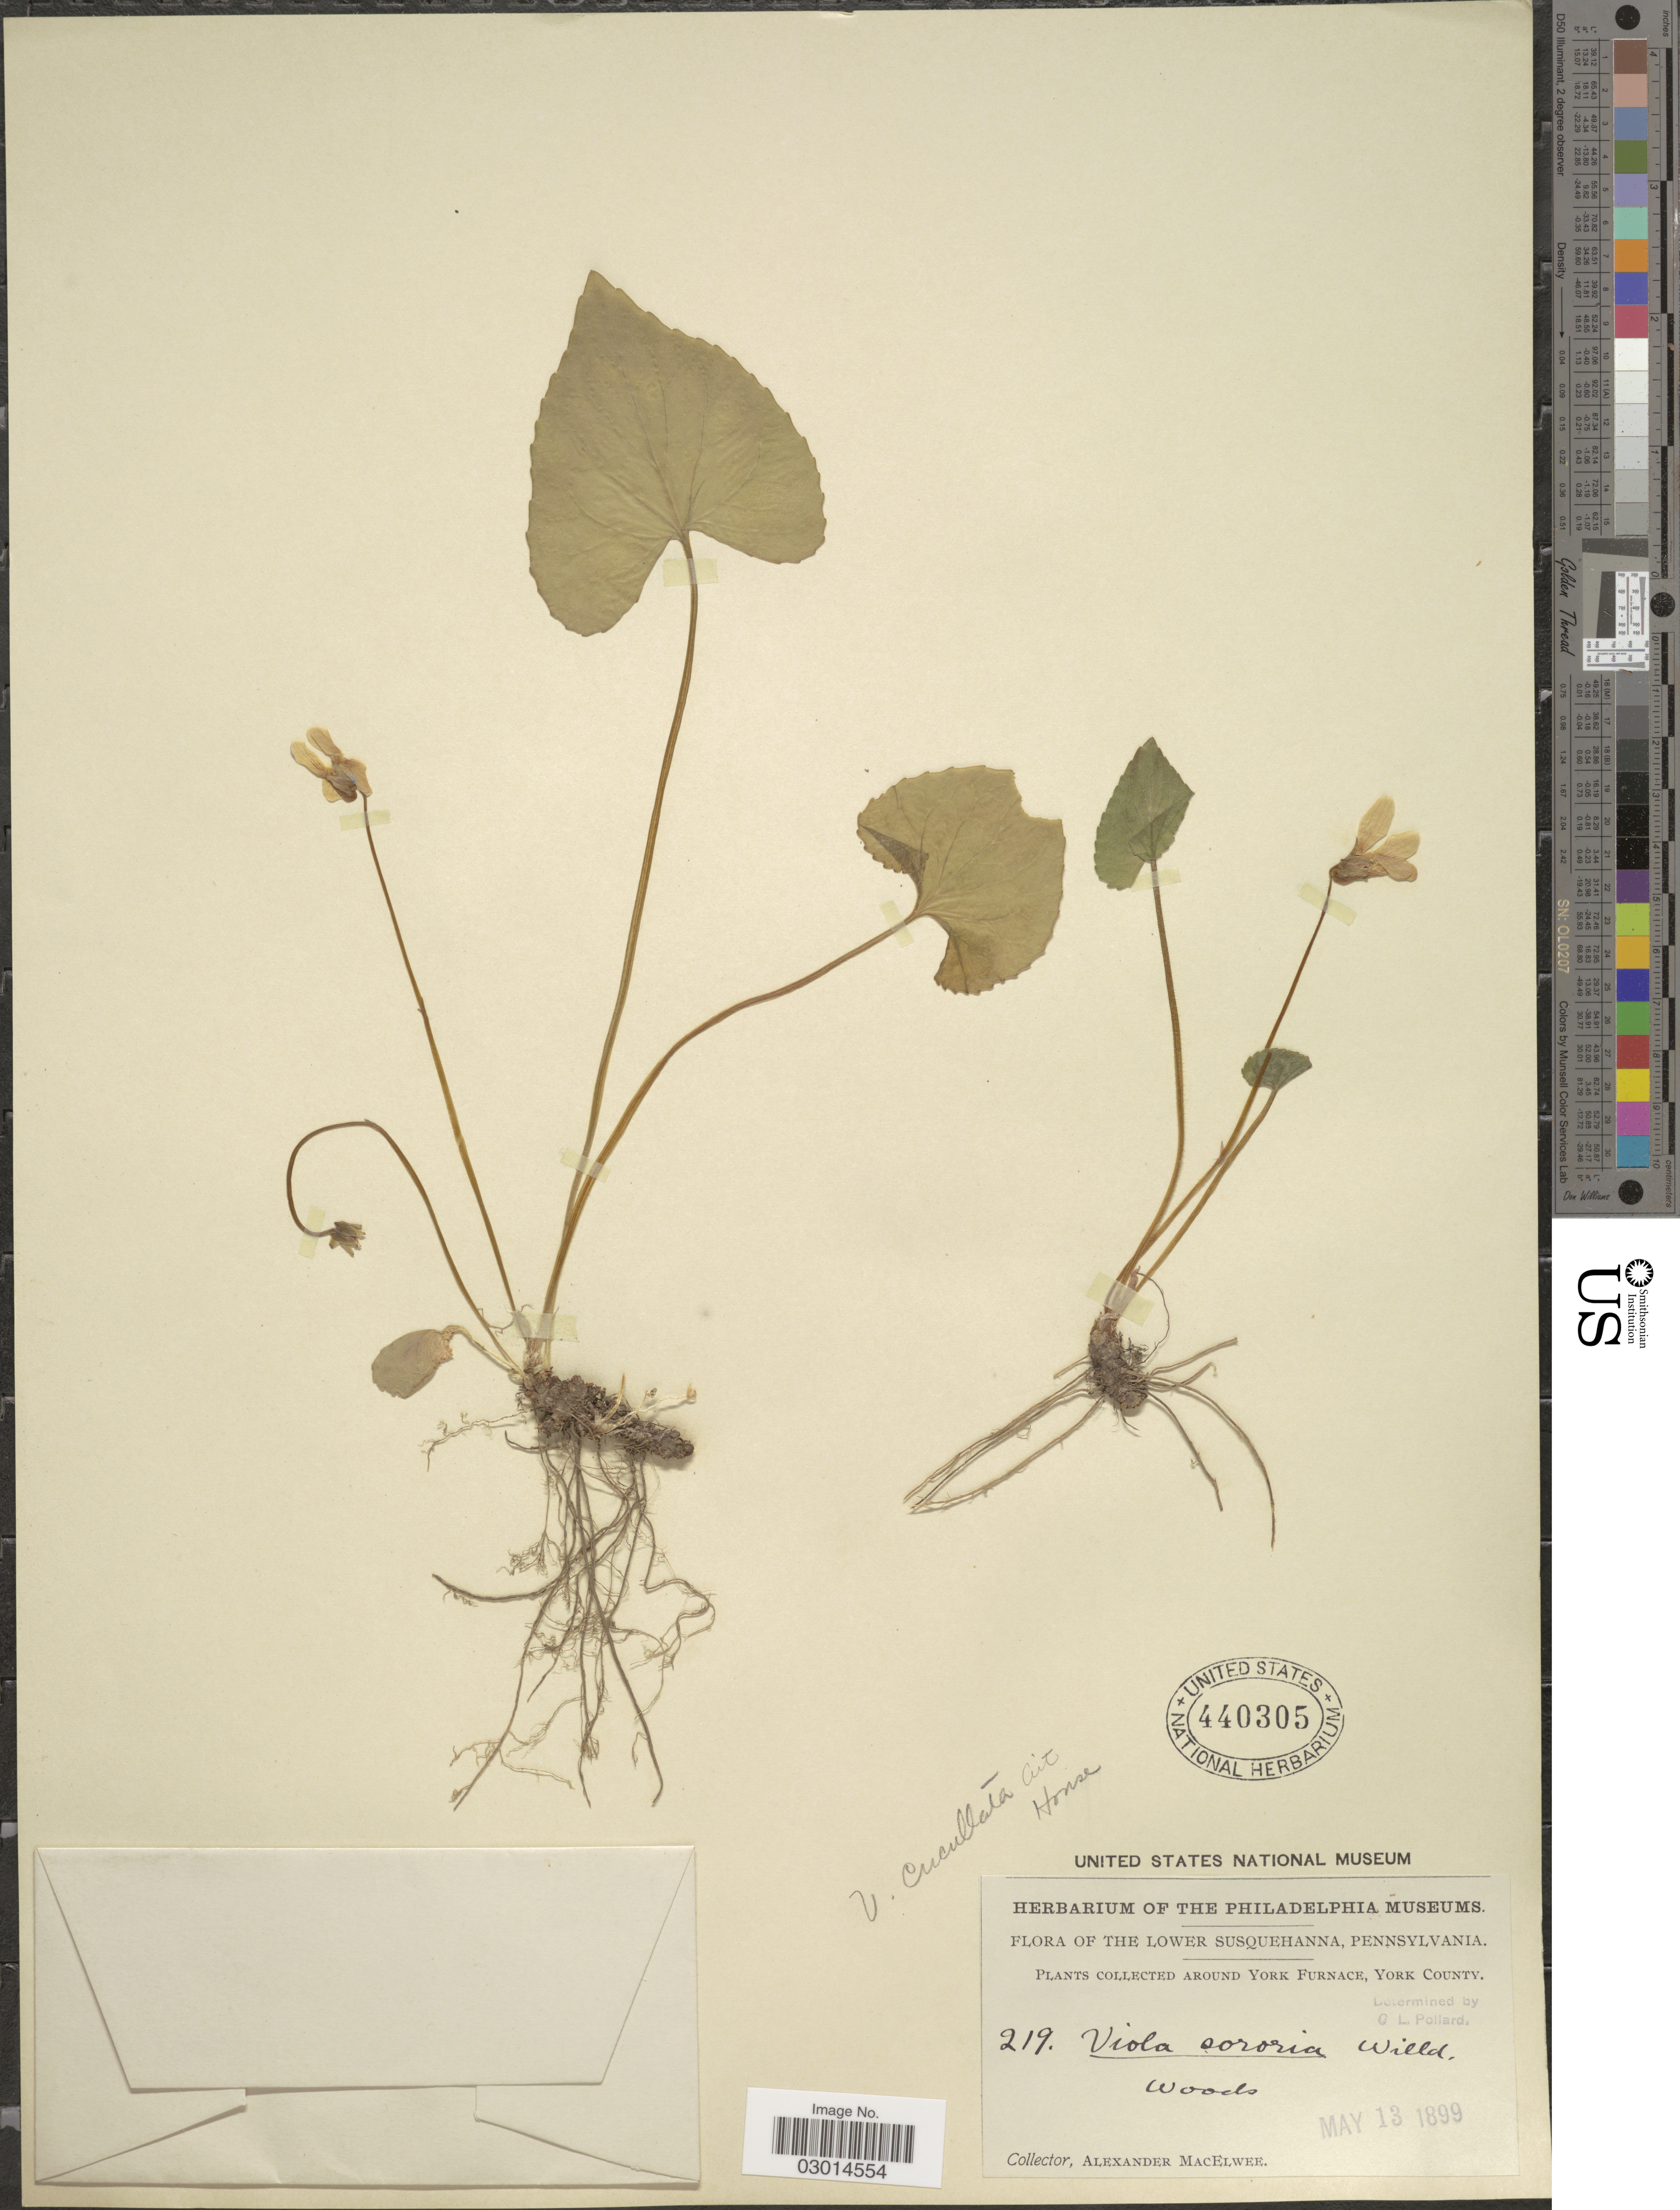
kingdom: Plantae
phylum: Tracheophyta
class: Magnoliopsida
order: Malpighiales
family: Violaceae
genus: Viola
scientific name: Viola cucullata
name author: Aiton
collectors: A. MacElwee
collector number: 219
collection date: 1899-05-13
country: United States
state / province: Pennsylvania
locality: The Lower Susquehanna, around York Furnace, York County.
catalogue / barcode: US 440305